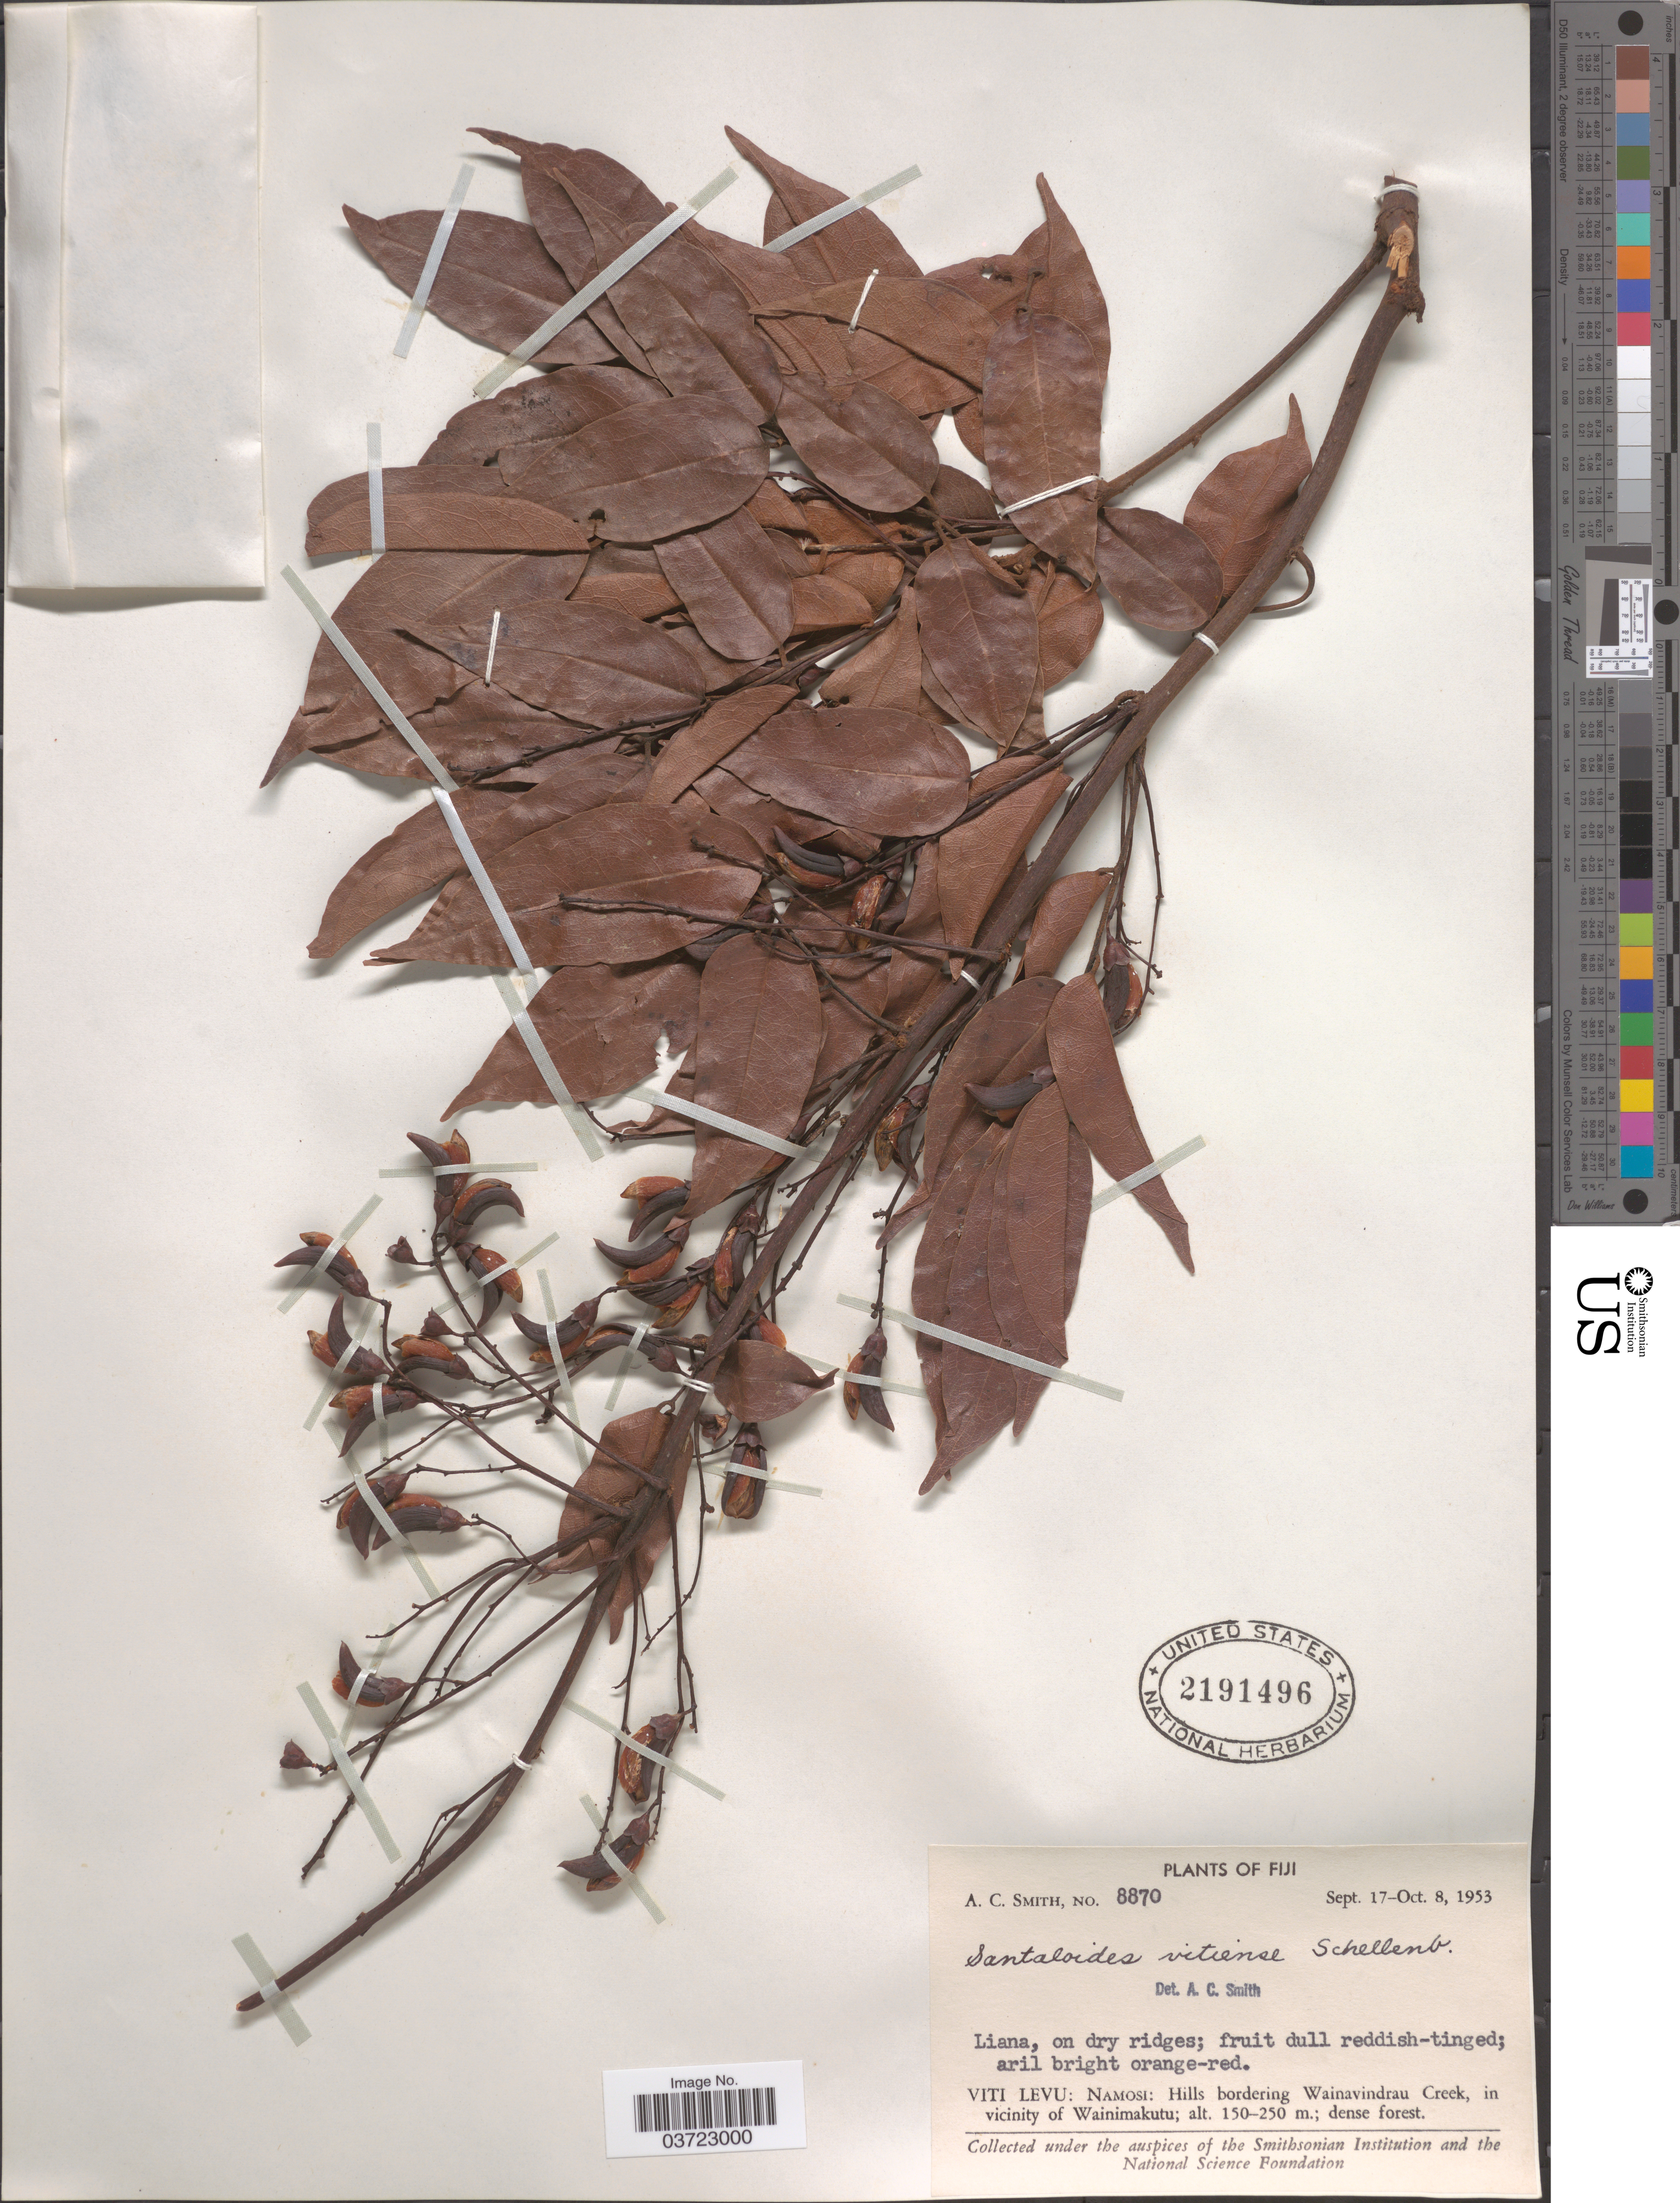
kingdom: Plantae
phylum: Tracheophyta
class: Magnoliopsida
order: Oxalidales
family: Connaraceae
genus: Rourea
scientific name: Rourea minor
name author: (Gaertn.) Leenh.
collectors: A. C. Smith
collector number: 8870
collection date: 1953-09-17/1953-10-08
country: Fiji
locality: Viti Levu: Namosi: Hills bordering Wainavindrau Creek, in vicinity of Wainimakutu.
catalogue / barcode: US 2191496